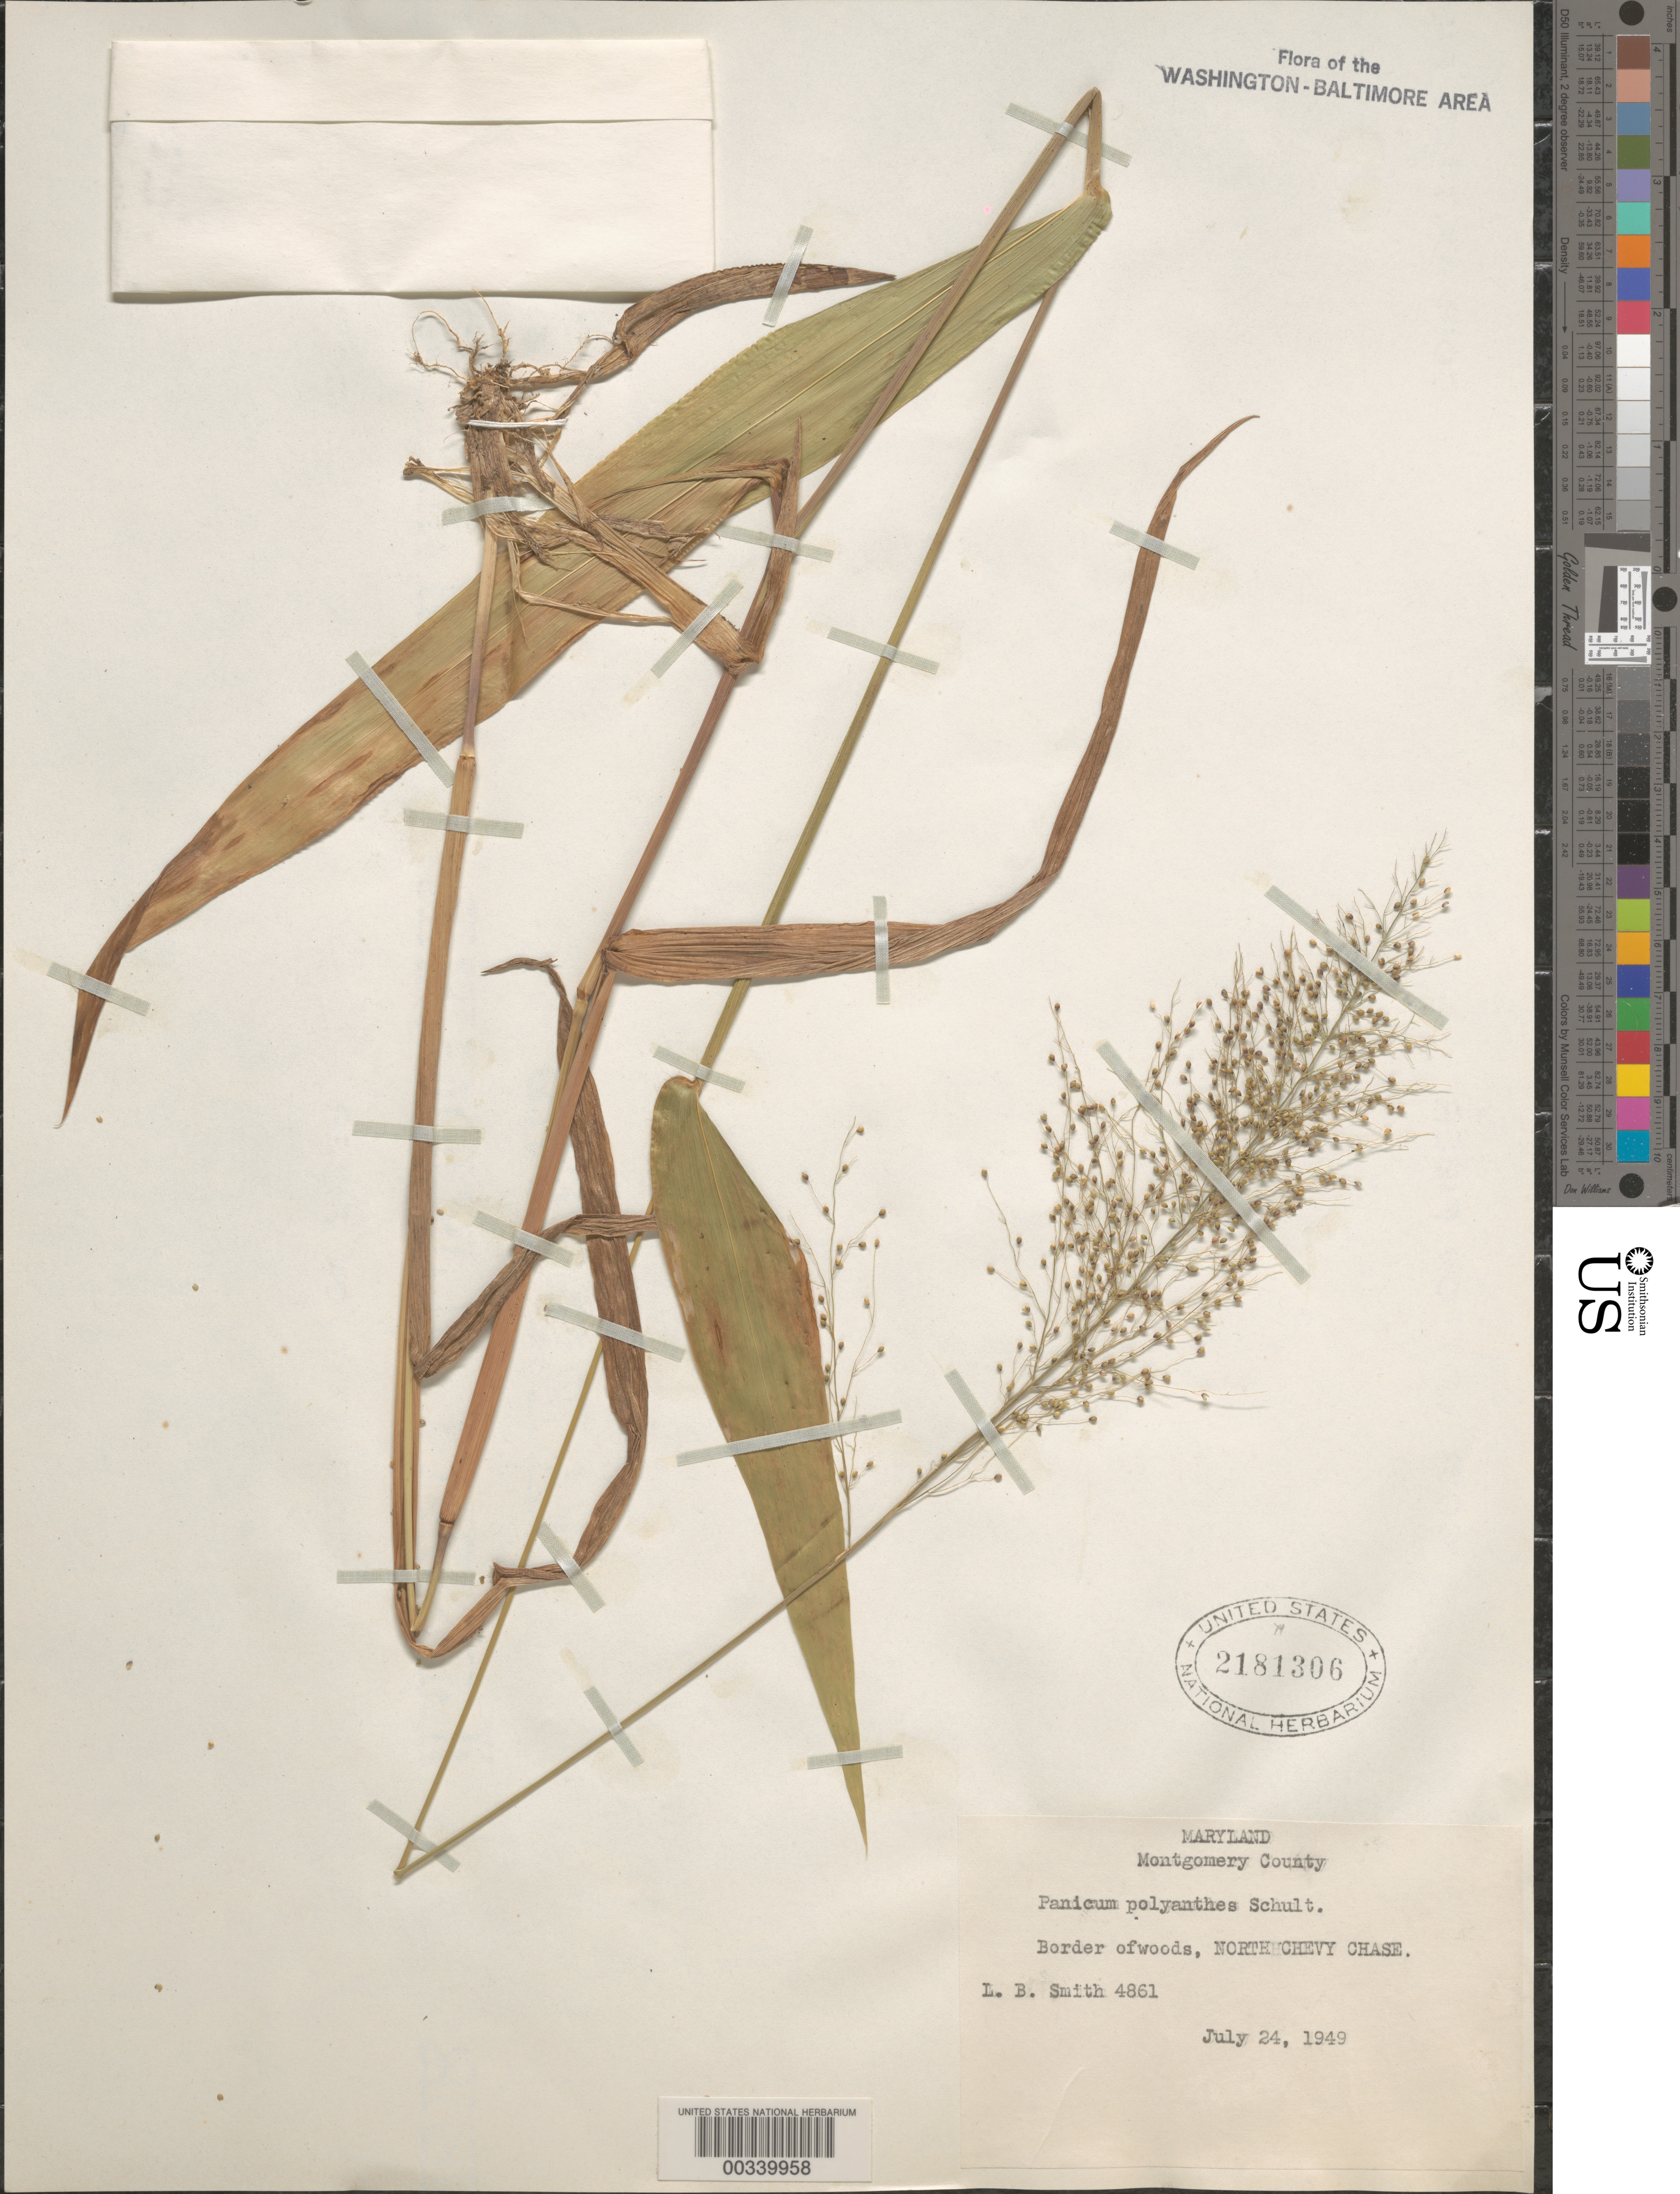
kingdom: Plantae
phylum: Tracheophyta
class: Liliopsida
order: Poales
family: Poaceae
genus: Dichanthelium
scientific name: Dichanthelium sphaerocarpon var. isophyllum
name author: (Scribn.) Gould & C.A. Clark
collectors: L. Smith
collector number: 4861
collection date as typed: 24 Jul 1949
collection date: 1949-07-24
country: United States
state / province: Maryland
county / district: Montgomery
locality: North Chevy Chase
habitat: Border of woods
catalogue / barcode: US 2181306